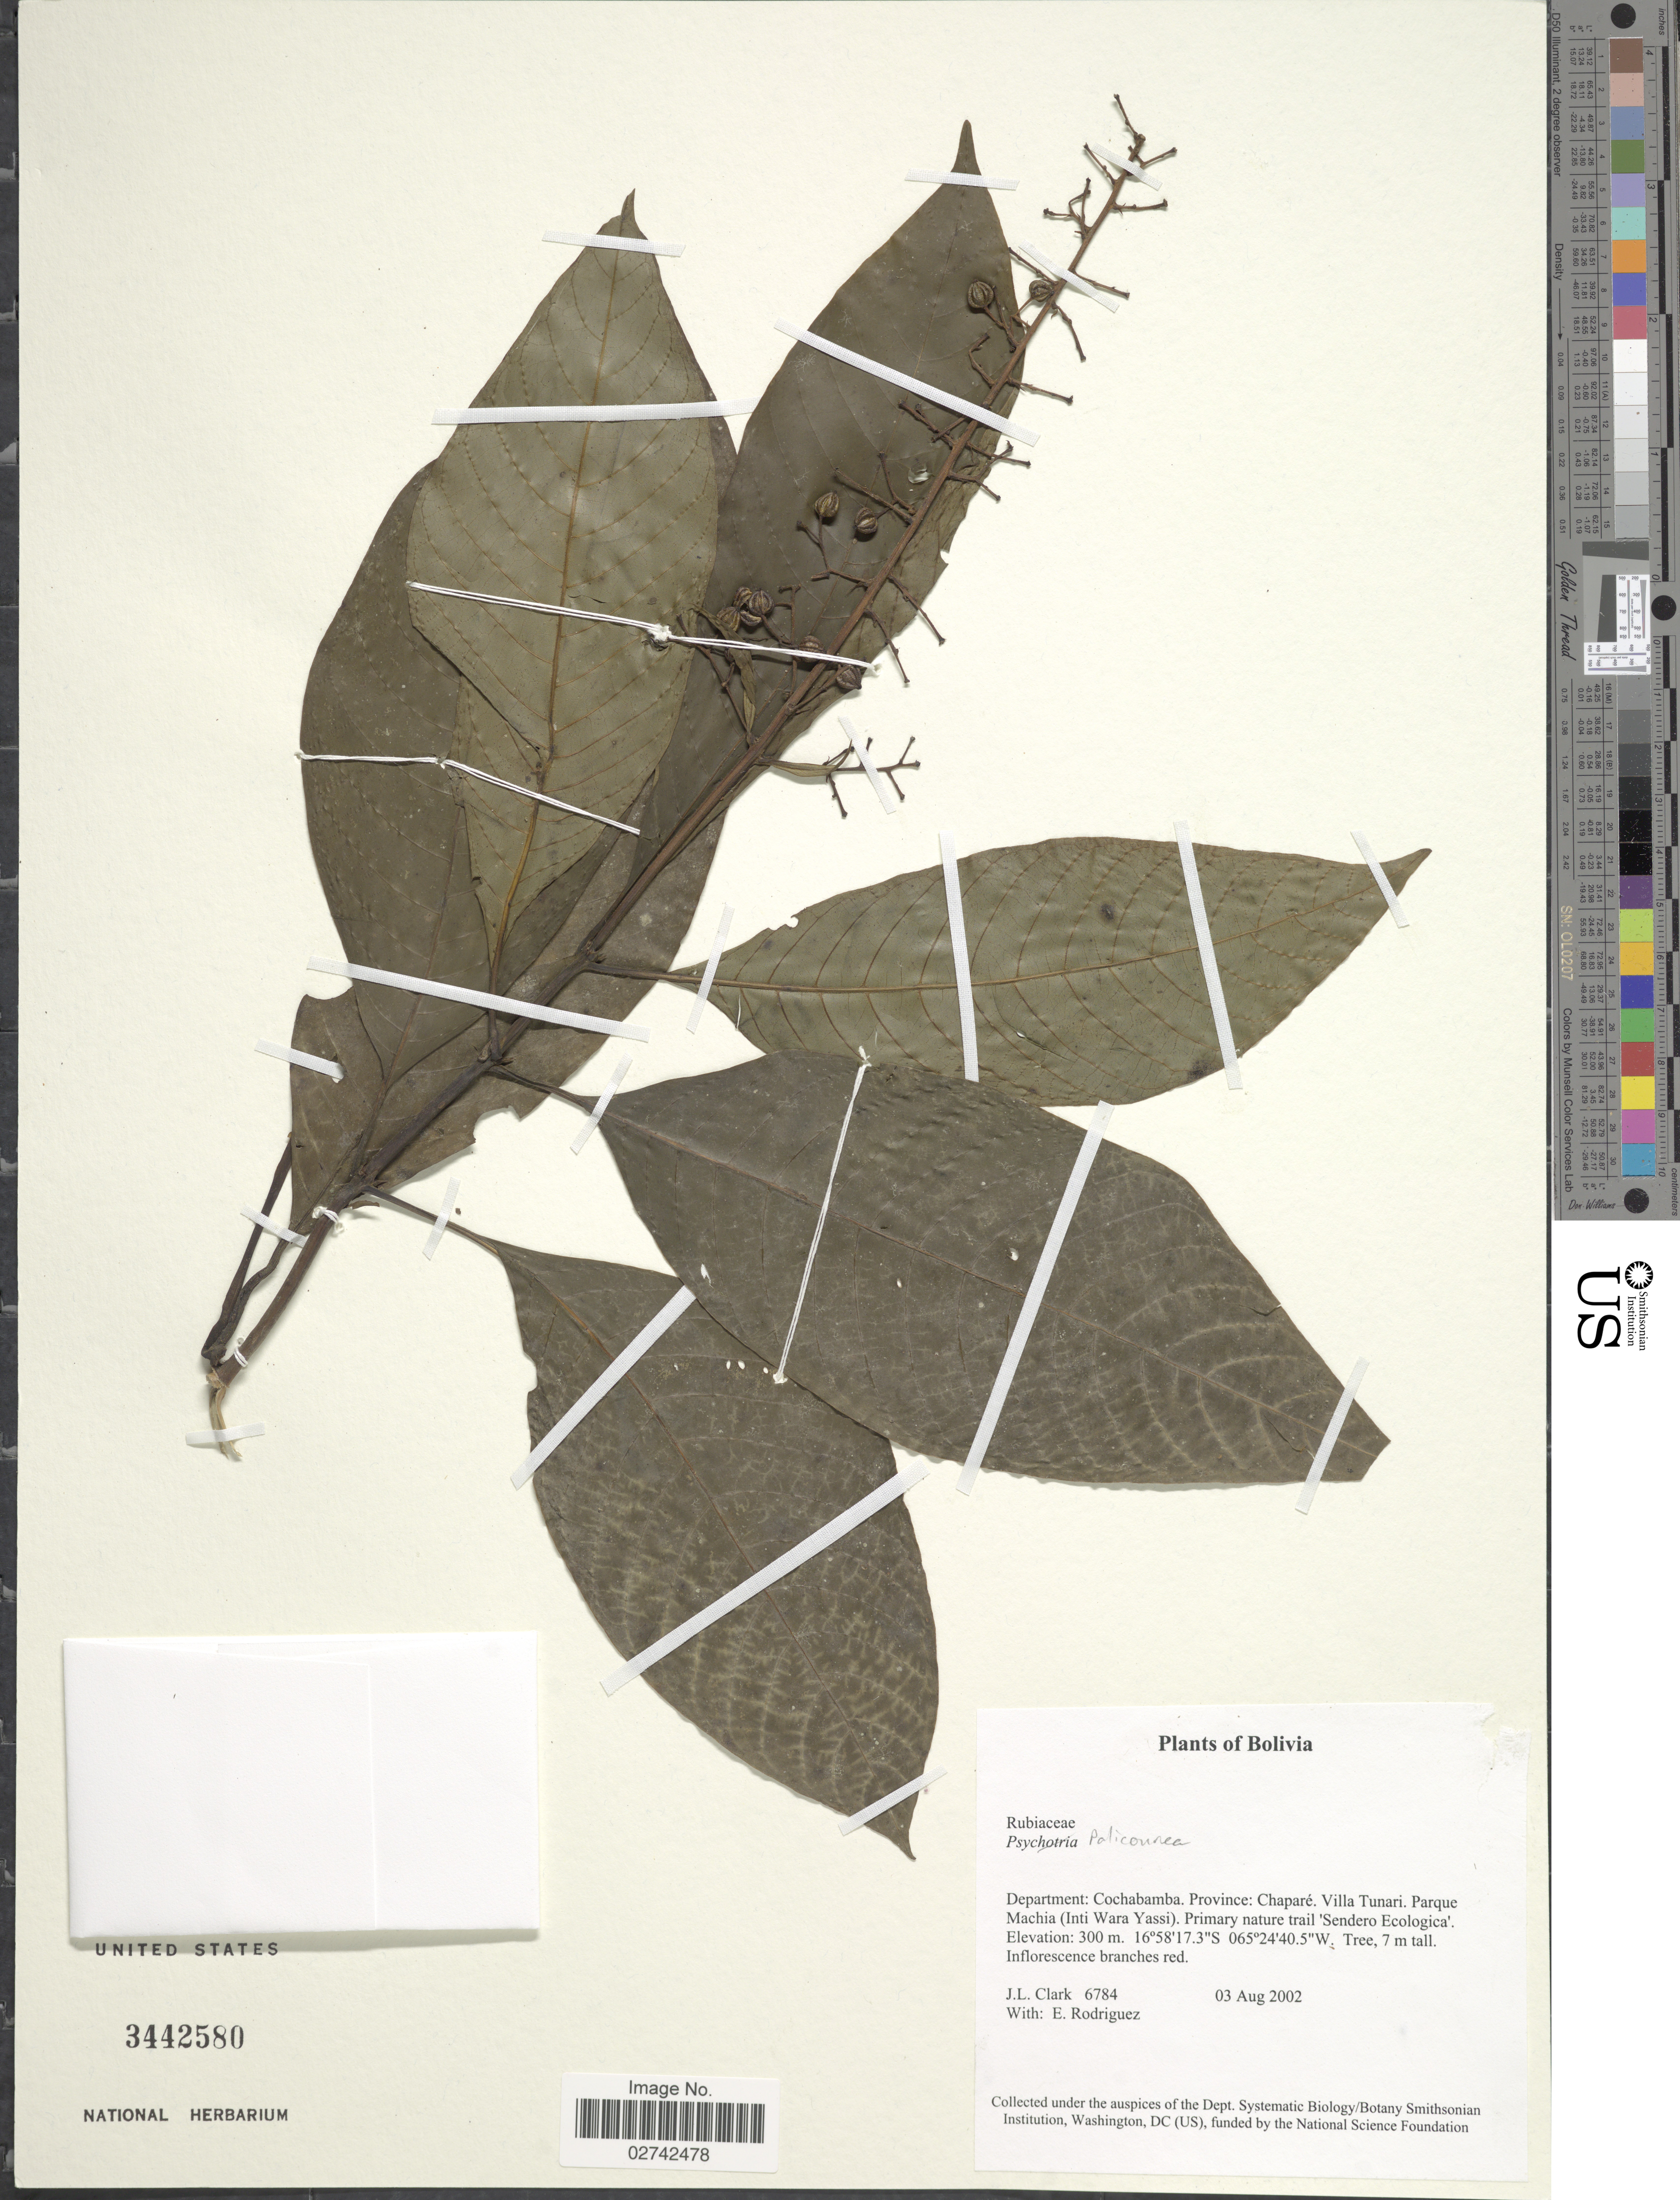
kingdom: Plantae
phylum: Tracheophyta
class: Magnoliopsida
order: Gentianales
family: Rubiaceae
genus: Palicourea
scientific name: Palicourea sp.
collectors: J. L. Clark & E. Rodriguez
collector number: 6784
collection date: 2002-08-03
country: Bolivia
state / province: Cochabamba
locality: Department: Cochabamba, Province: Chapare, Villa Tunari, Parque Machia (Inti Wara Yassi)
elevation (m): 300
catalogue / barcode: US 3442580